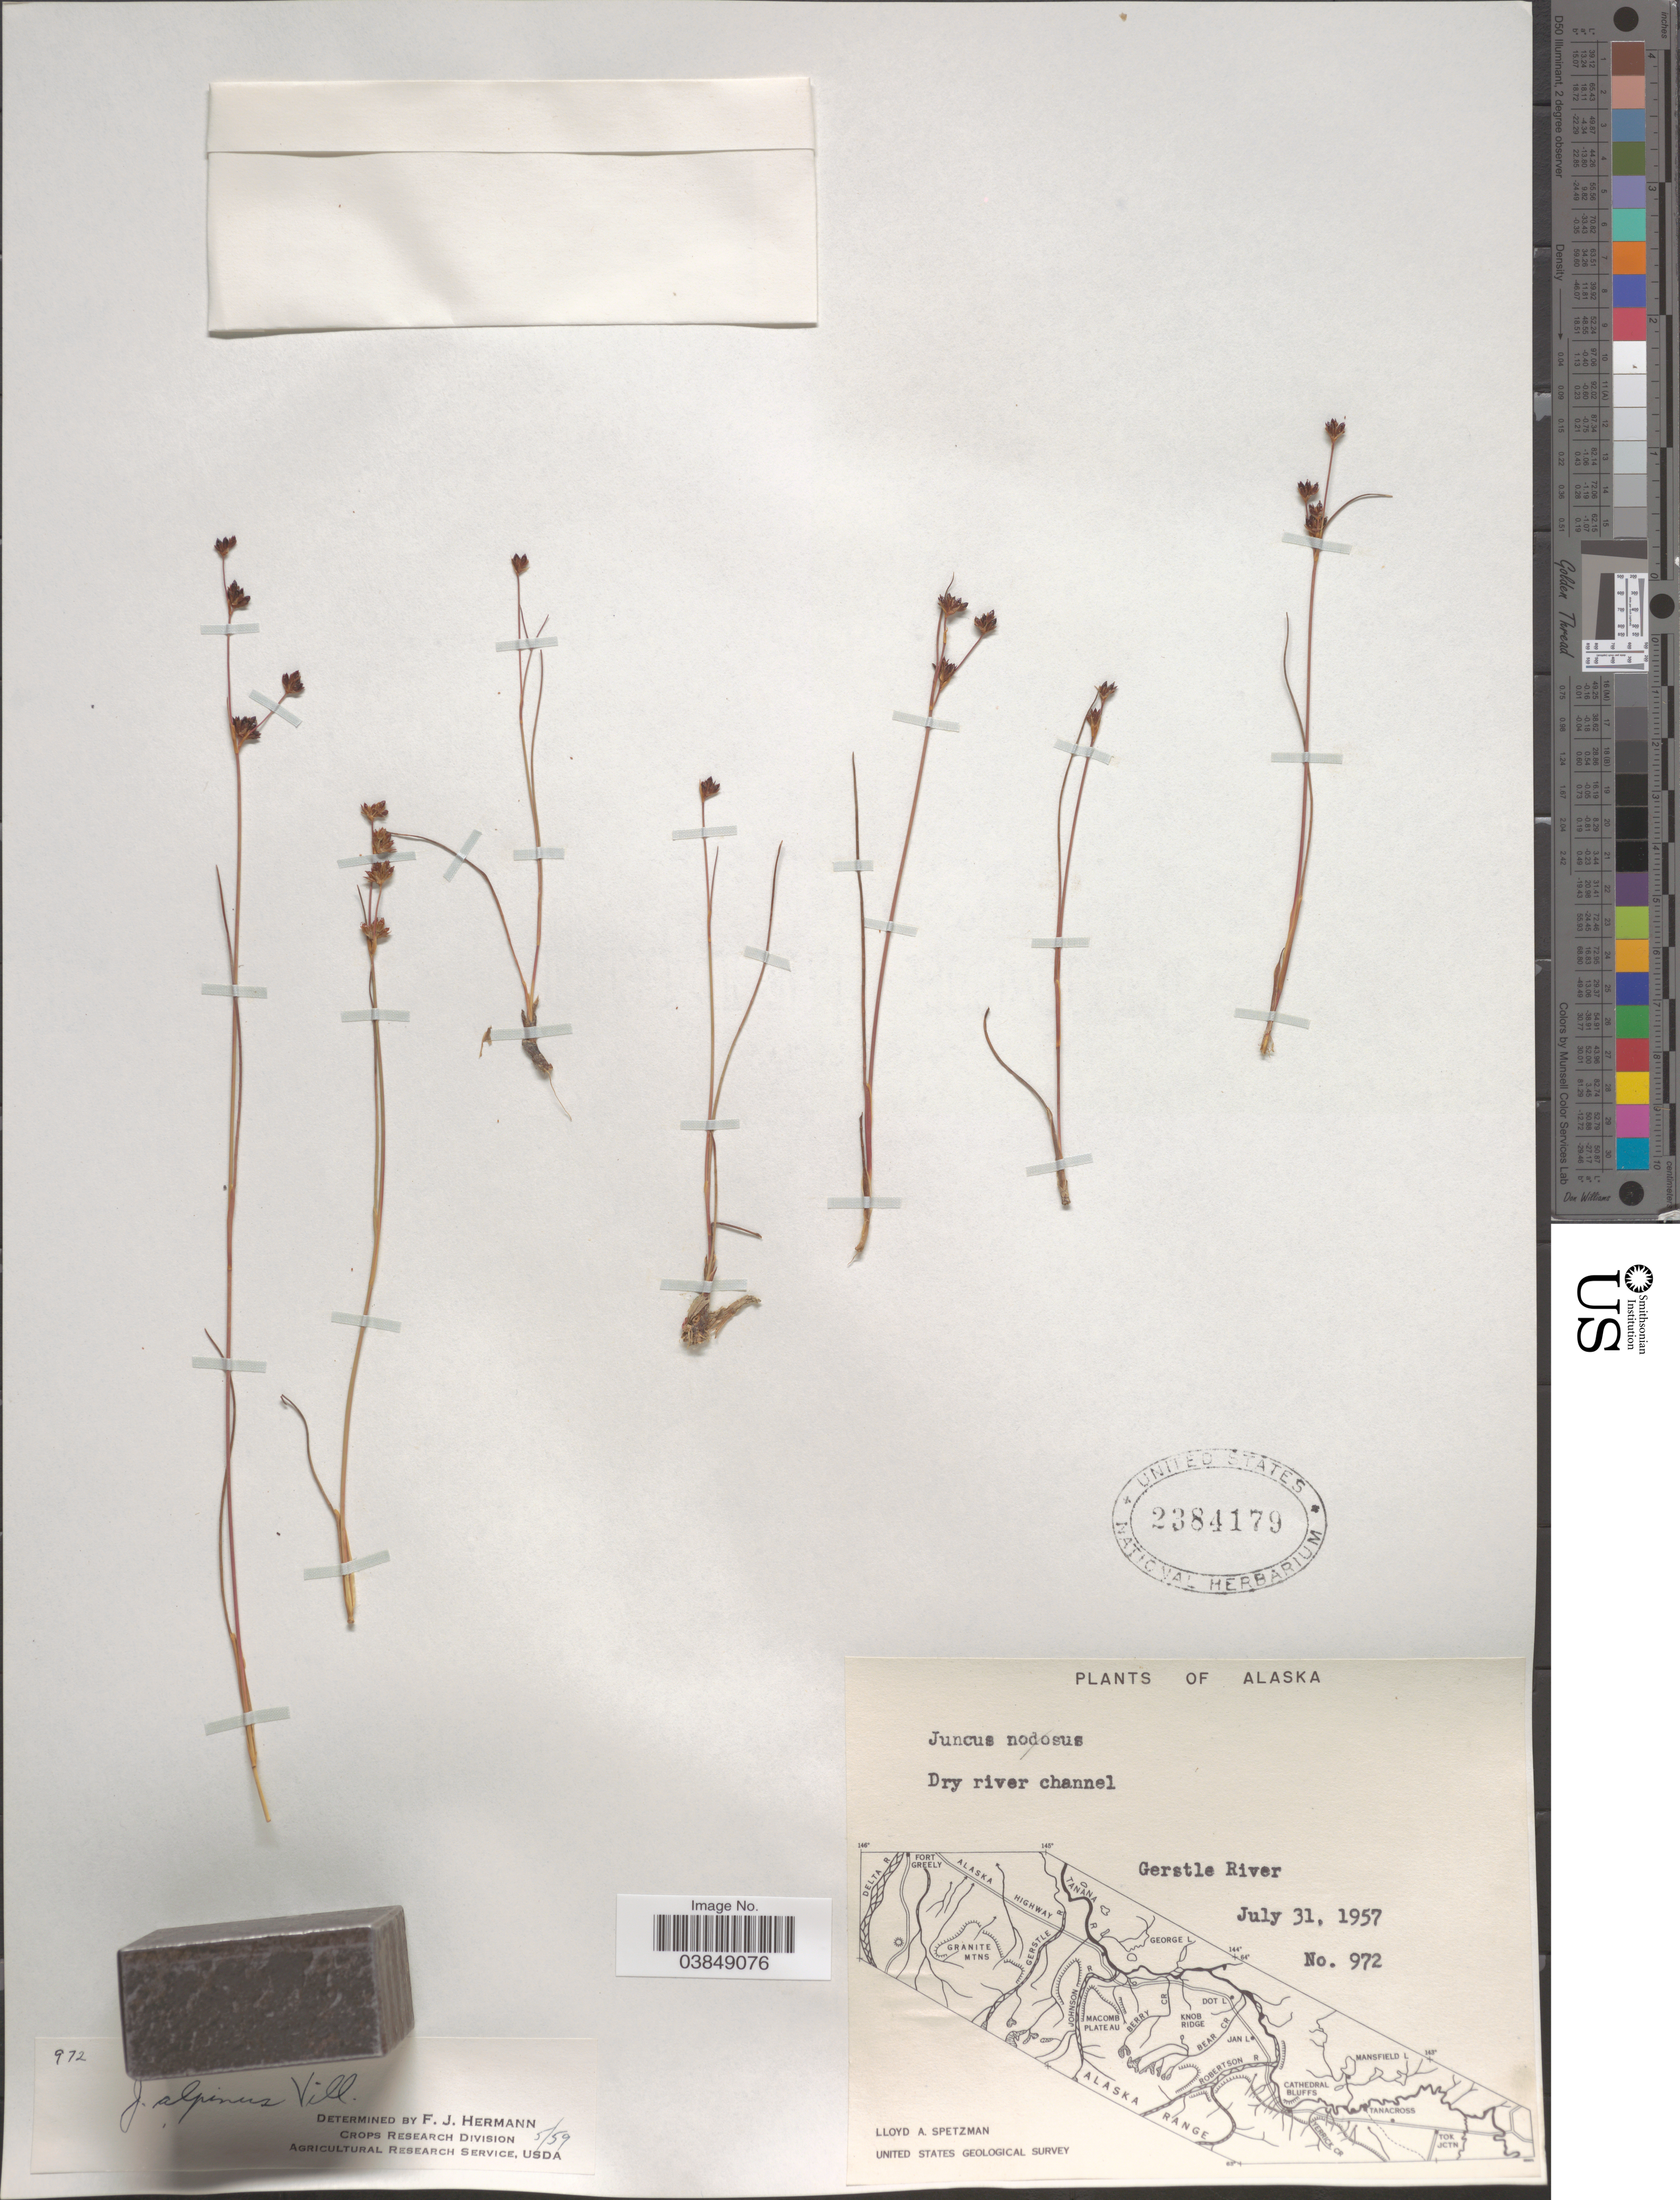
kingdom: Plantae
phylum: Tracheophyta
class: Liliopsida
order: Poales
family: Juncaceae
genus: Juncus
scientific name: Juncus alpinus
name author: Vill.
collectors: L. Spetzman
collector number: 972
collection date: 1957-07-31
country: United States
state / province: Alaska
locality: Dry river channel. Gerstle River.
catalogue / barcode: US 2384179